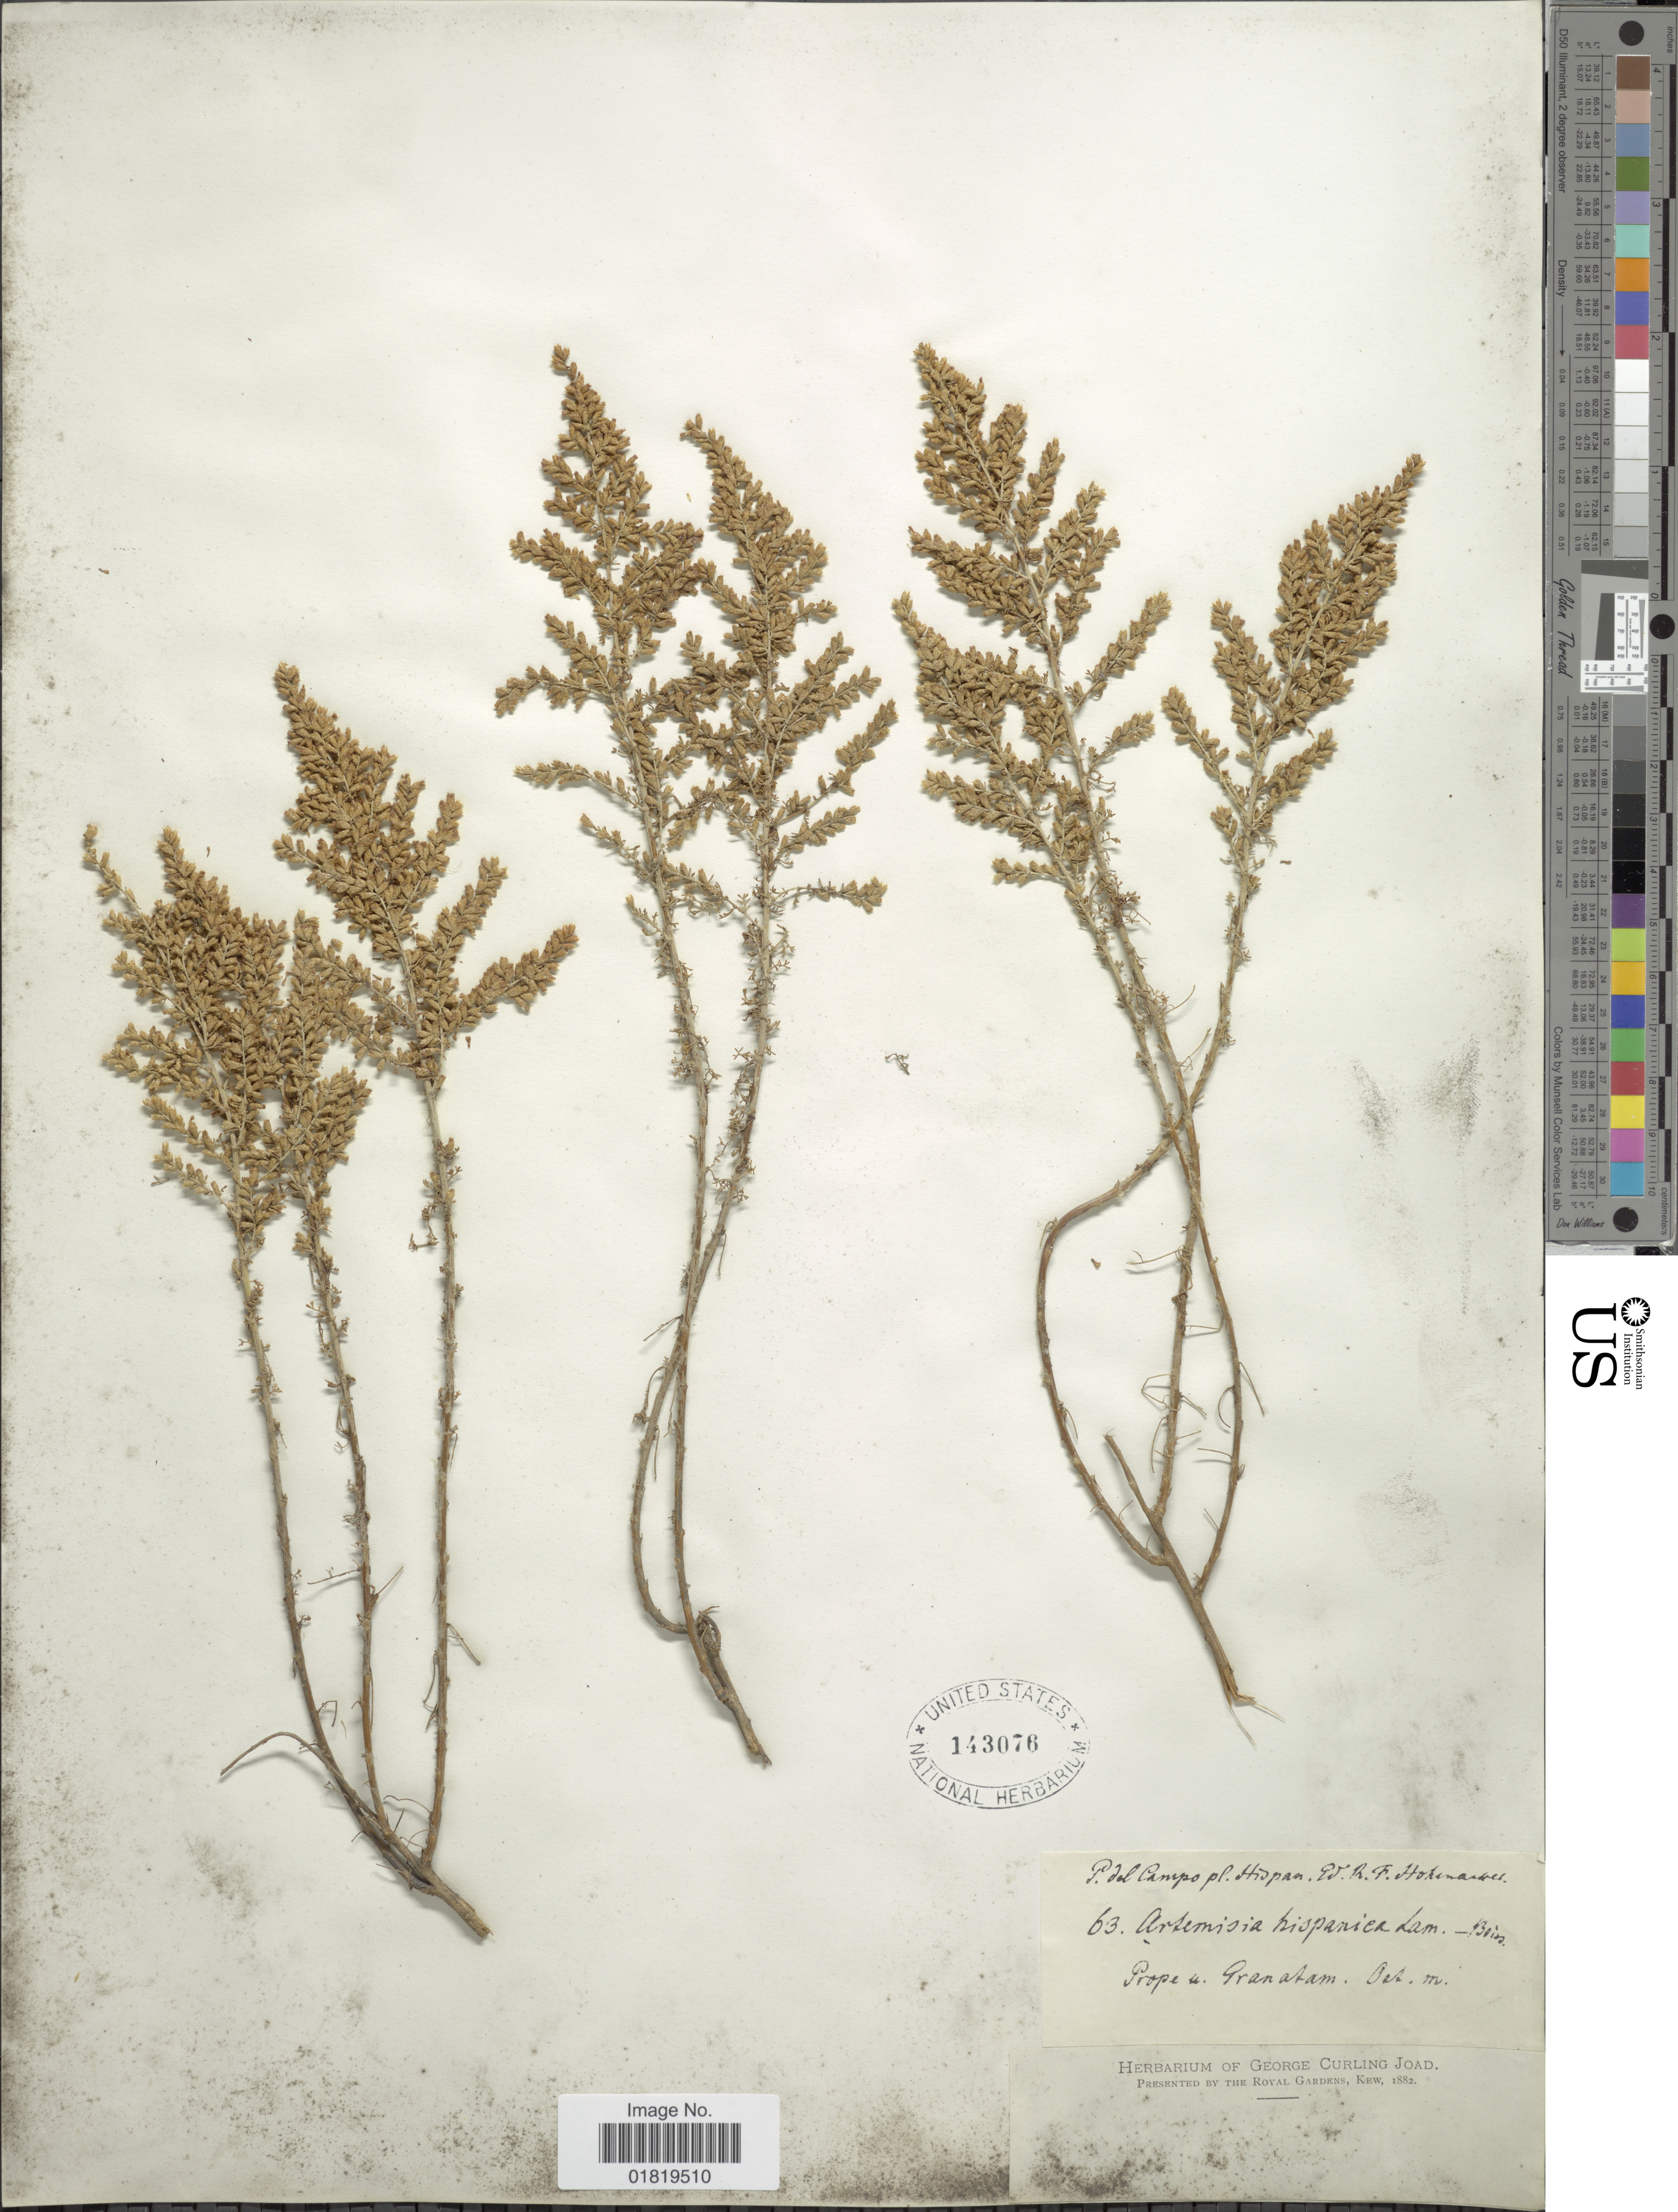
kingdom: Plantae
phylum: Tracheophyta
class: Magnoliopsida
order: Asterales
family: Asteraceae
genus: Artemisia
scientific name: Artemisia hispanica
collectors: R. F. Hohenacker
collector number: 63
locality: Campo pl. Hopan [interpreted]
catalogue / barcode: US 143076